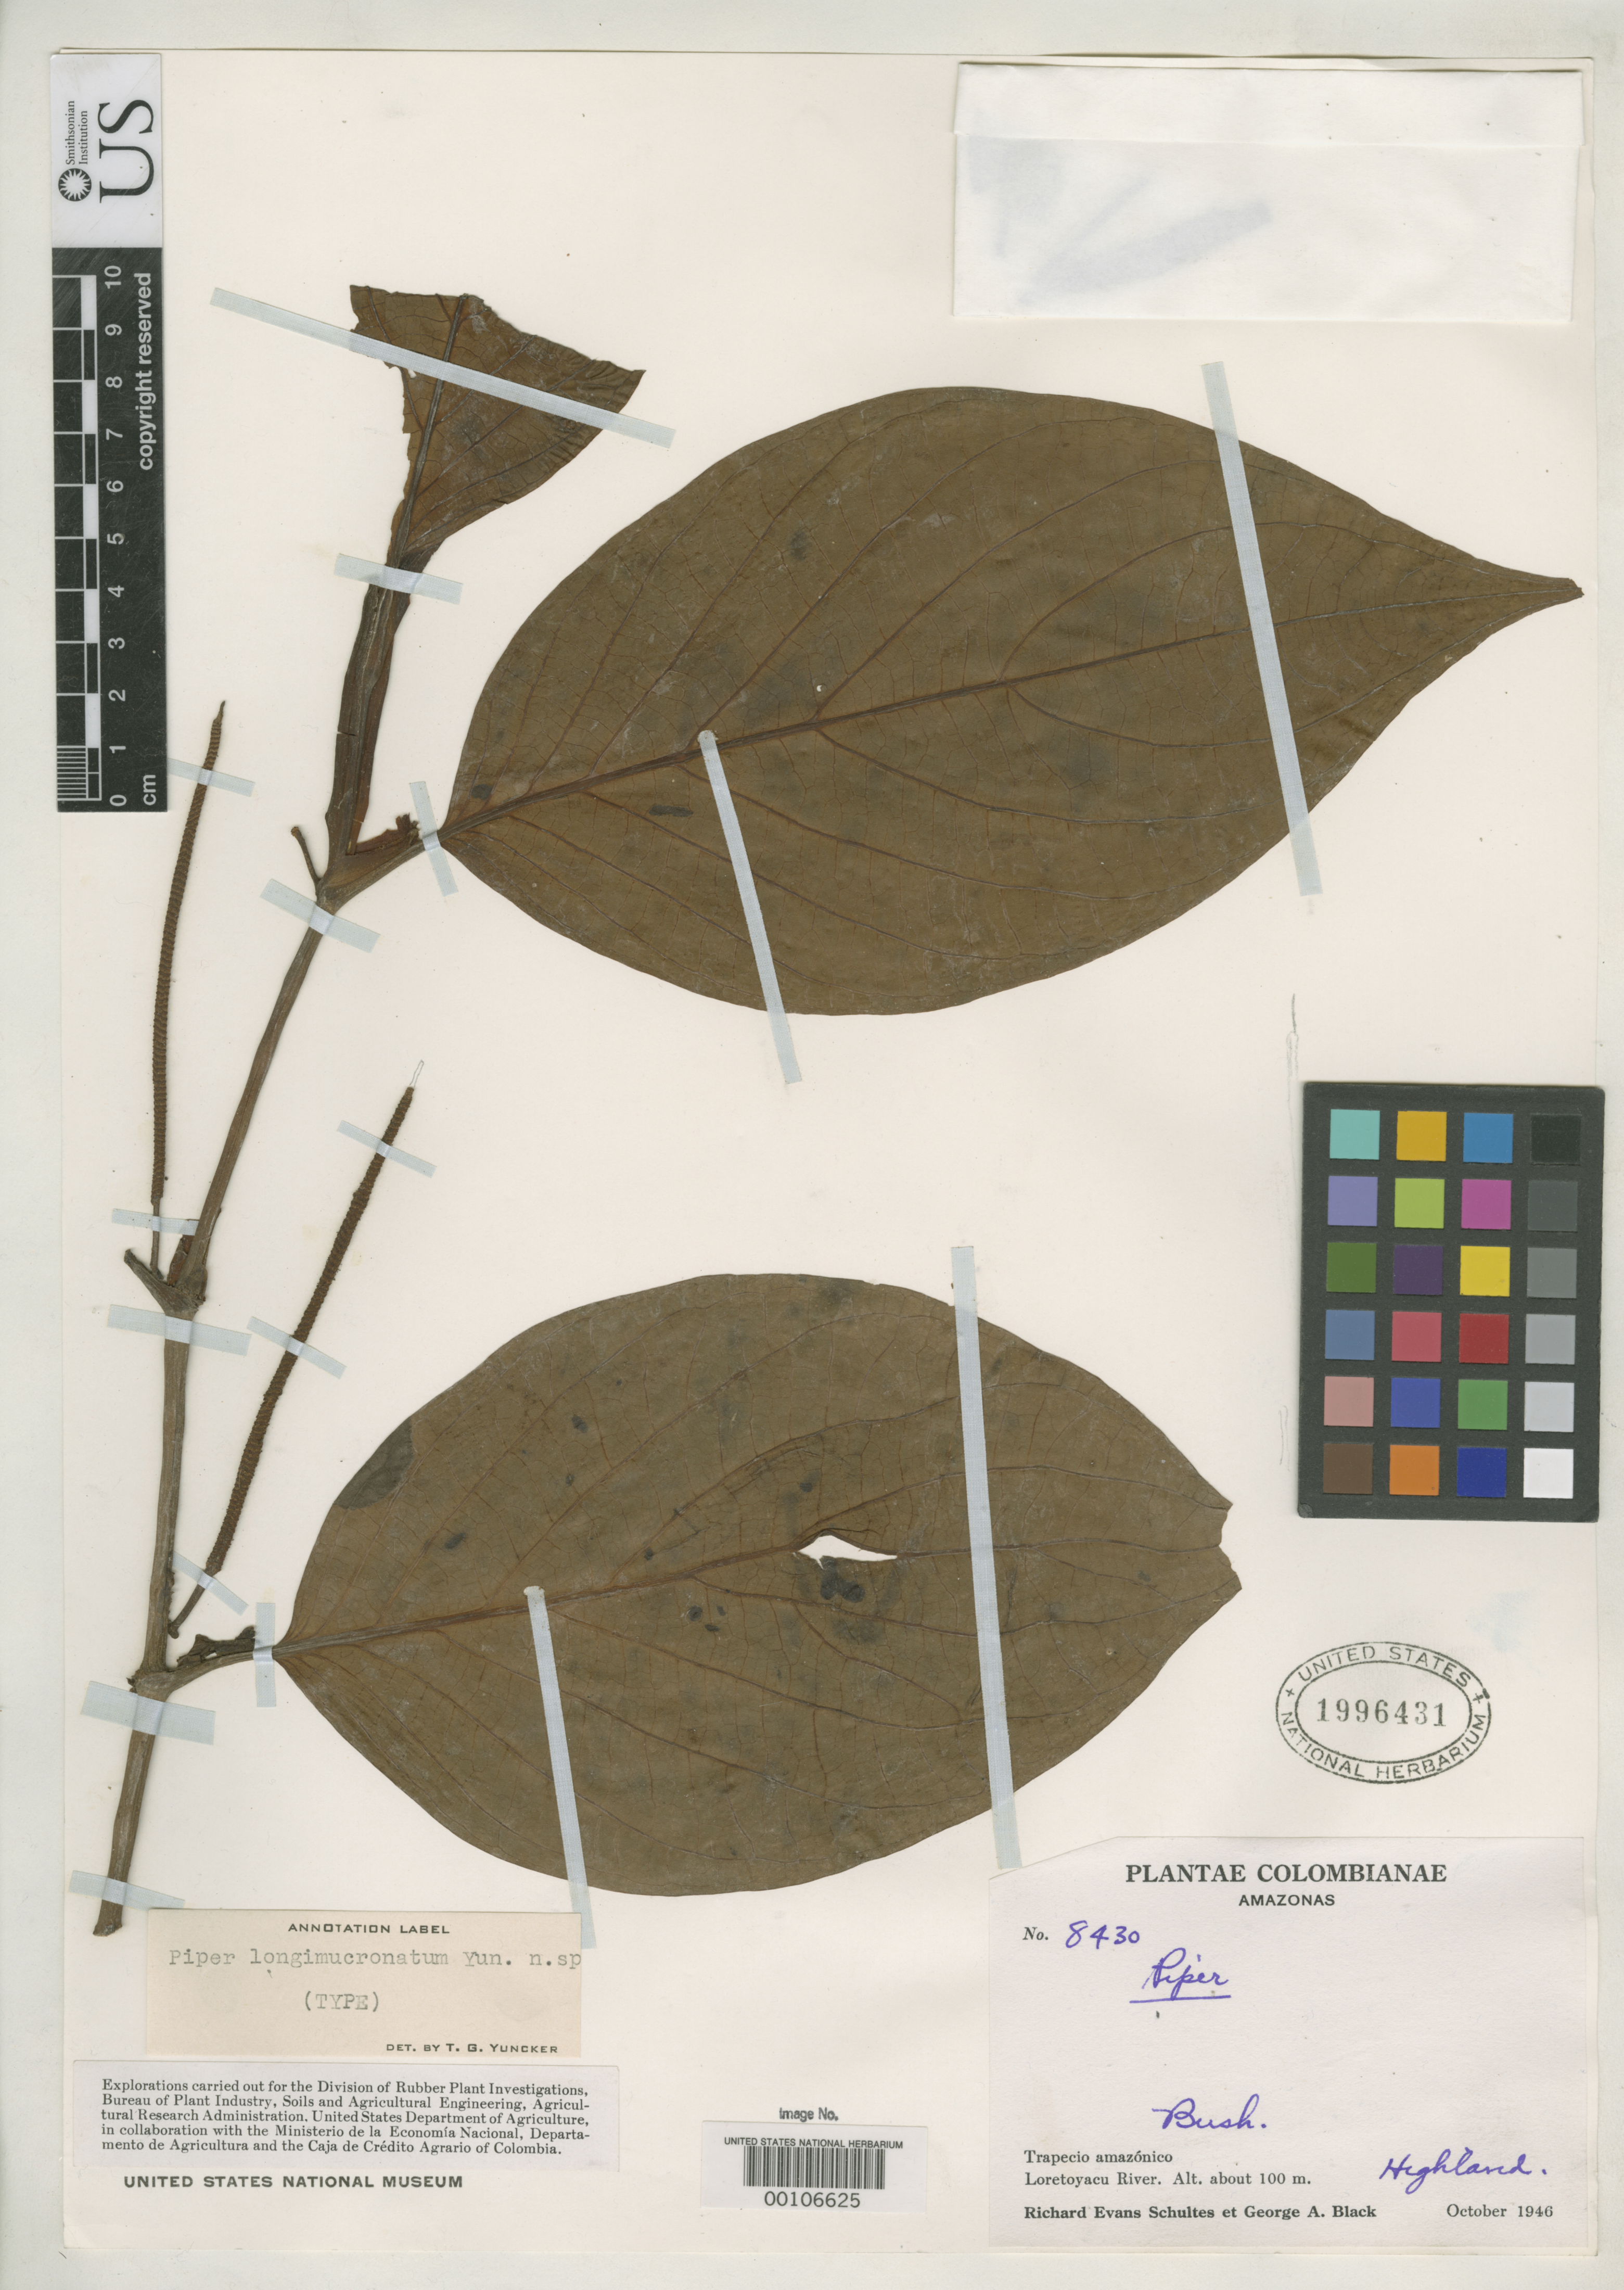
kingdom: Plantae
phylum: Tracheophyta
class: Magnoliopsida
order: Piperales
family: Piperaceae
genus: Piper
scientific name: Piper longimucronatum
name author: Yunck.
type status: Holotype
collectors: R. E. Schultes & G. A. Black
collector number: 8430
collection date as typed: Oct 1946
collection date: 1946-10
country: Colombia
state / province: Amazônas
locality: Loreta-Yacu River.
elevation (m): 100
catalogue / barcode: US 1996431